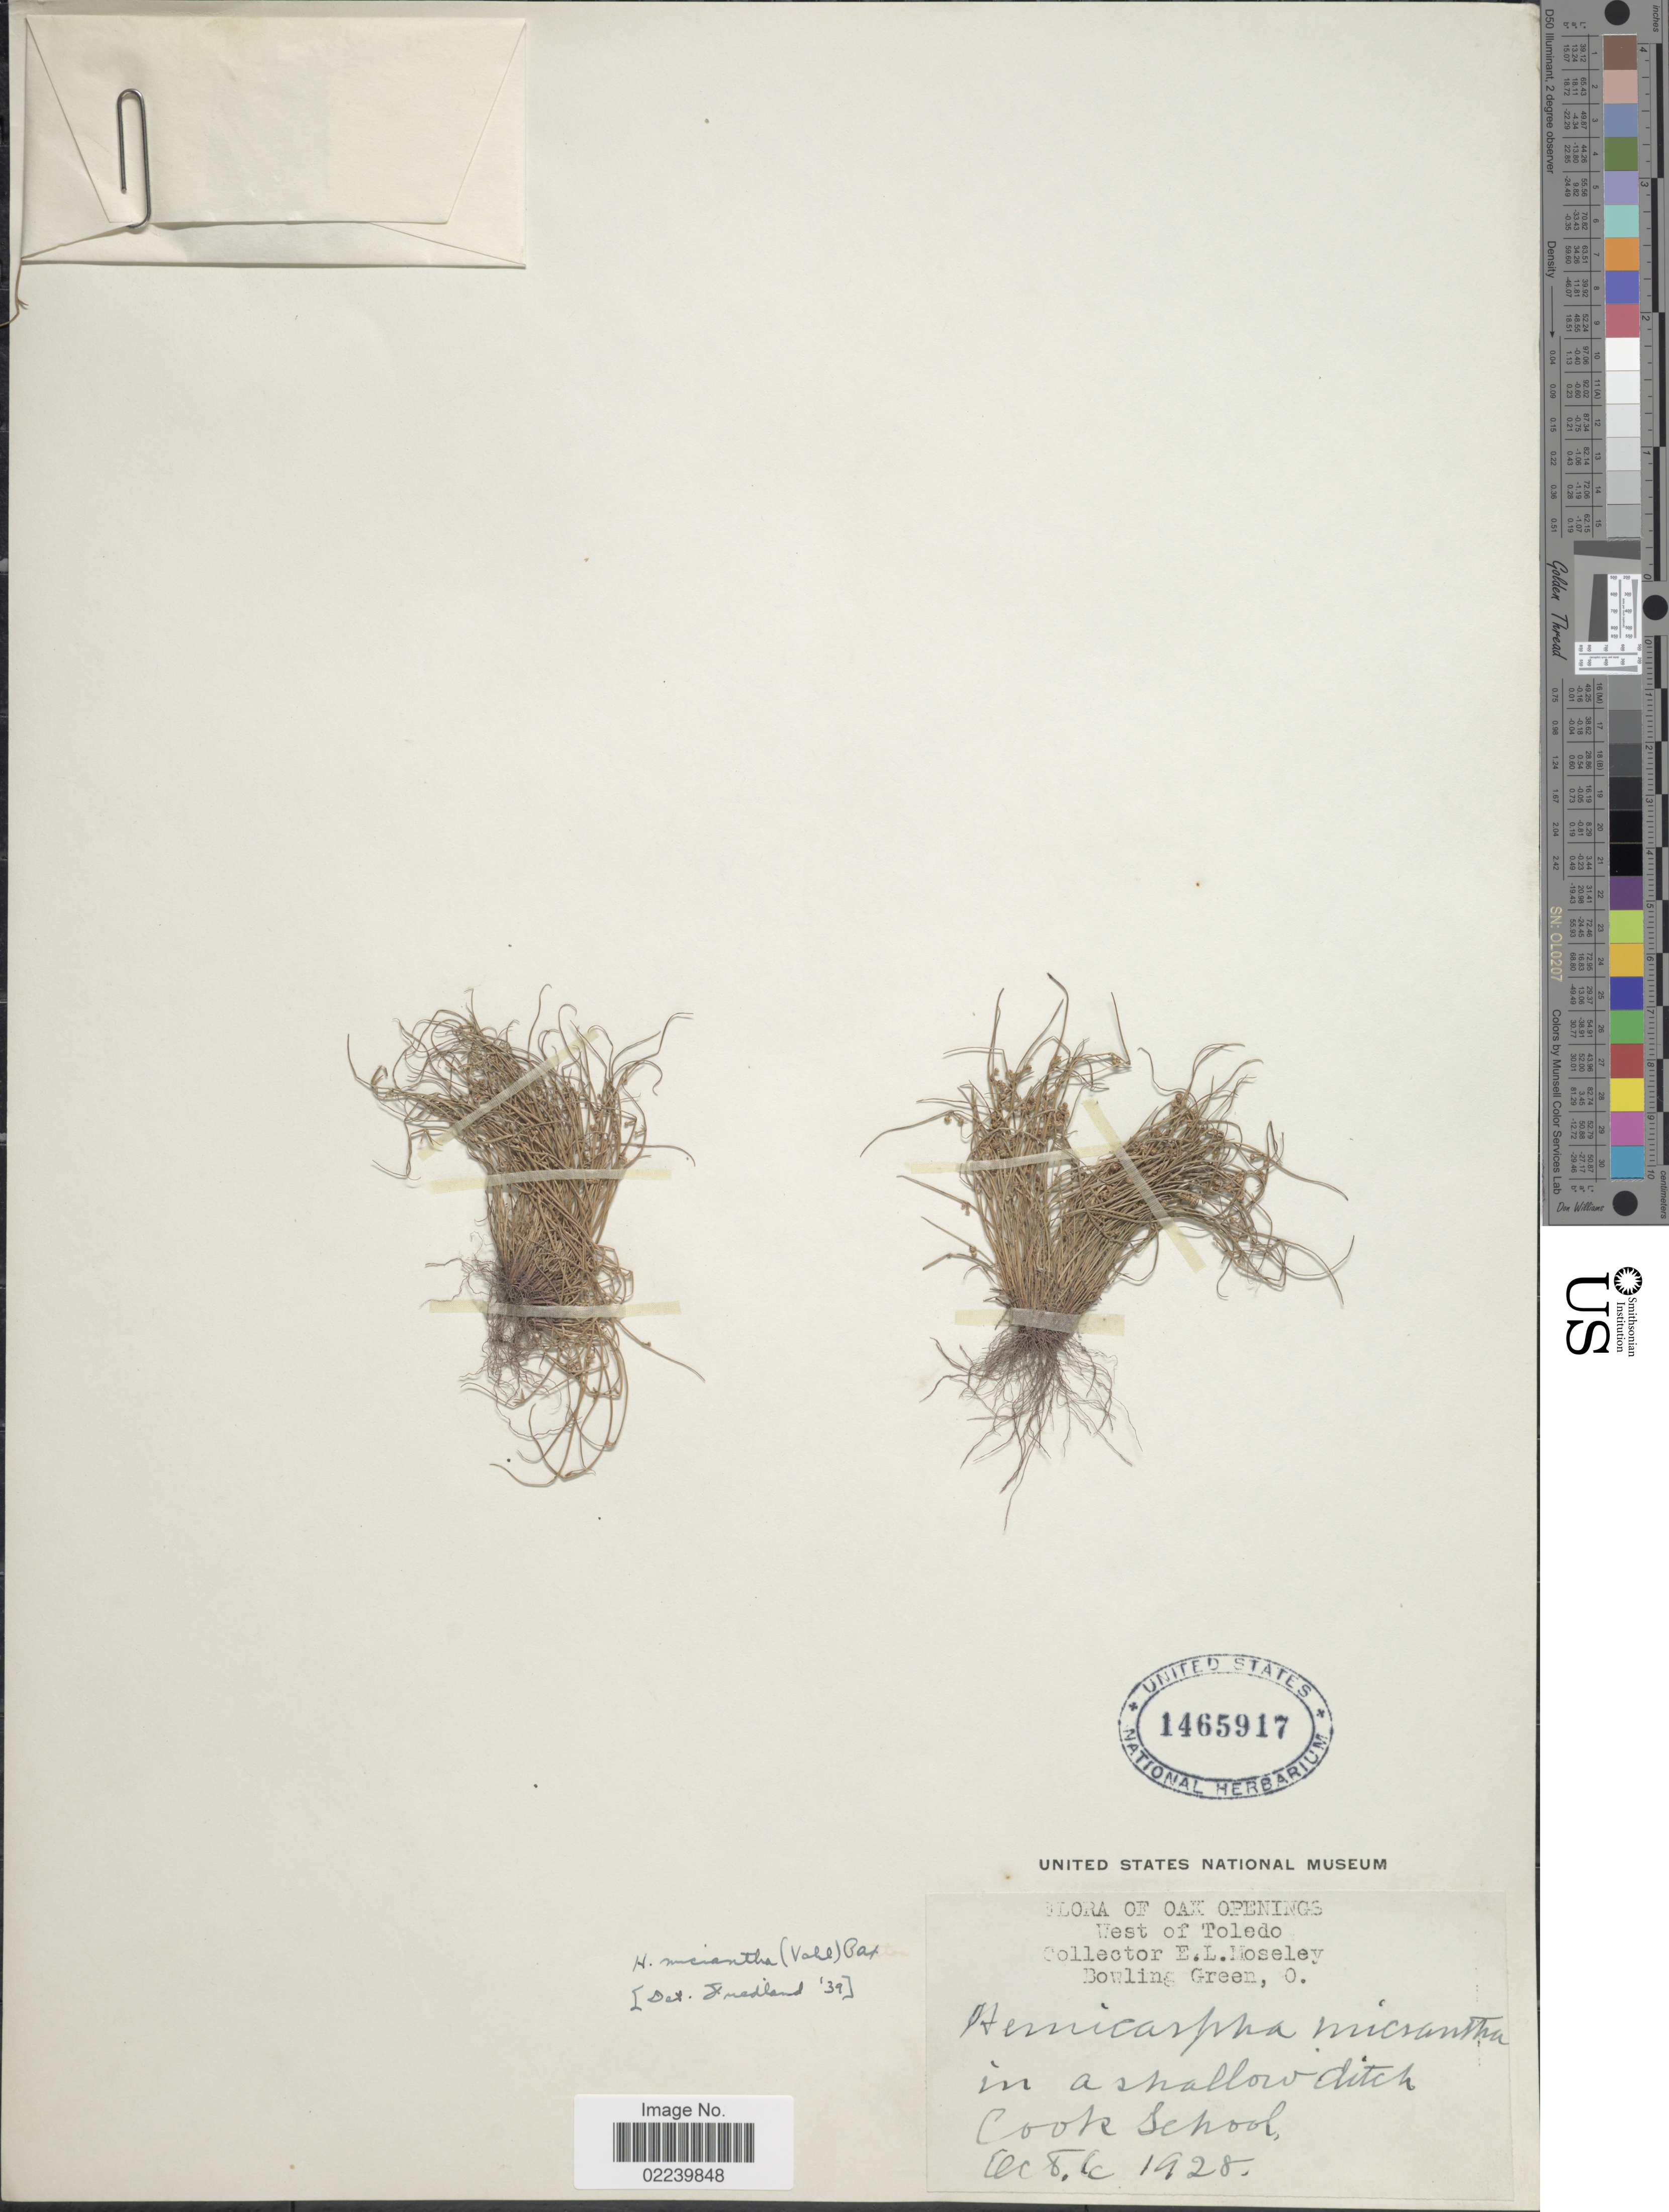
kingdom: Plantae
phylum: Tracheophyta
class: Liliopsida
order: Poales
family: Cyperaceae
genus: Cyperus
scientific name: Cyperus subsquarrosus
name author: (Muhl.) Bauters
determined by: Strong, M. T., (US), Smithsonian Institution - National Museum of Natural History (UNITED STATES)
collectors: E. Moseley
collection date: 1928-10-08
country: United States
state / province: Ohio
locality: Oak Openings, West of Toledo, Dowling Green, O., Cook School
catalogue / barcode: US 1465917